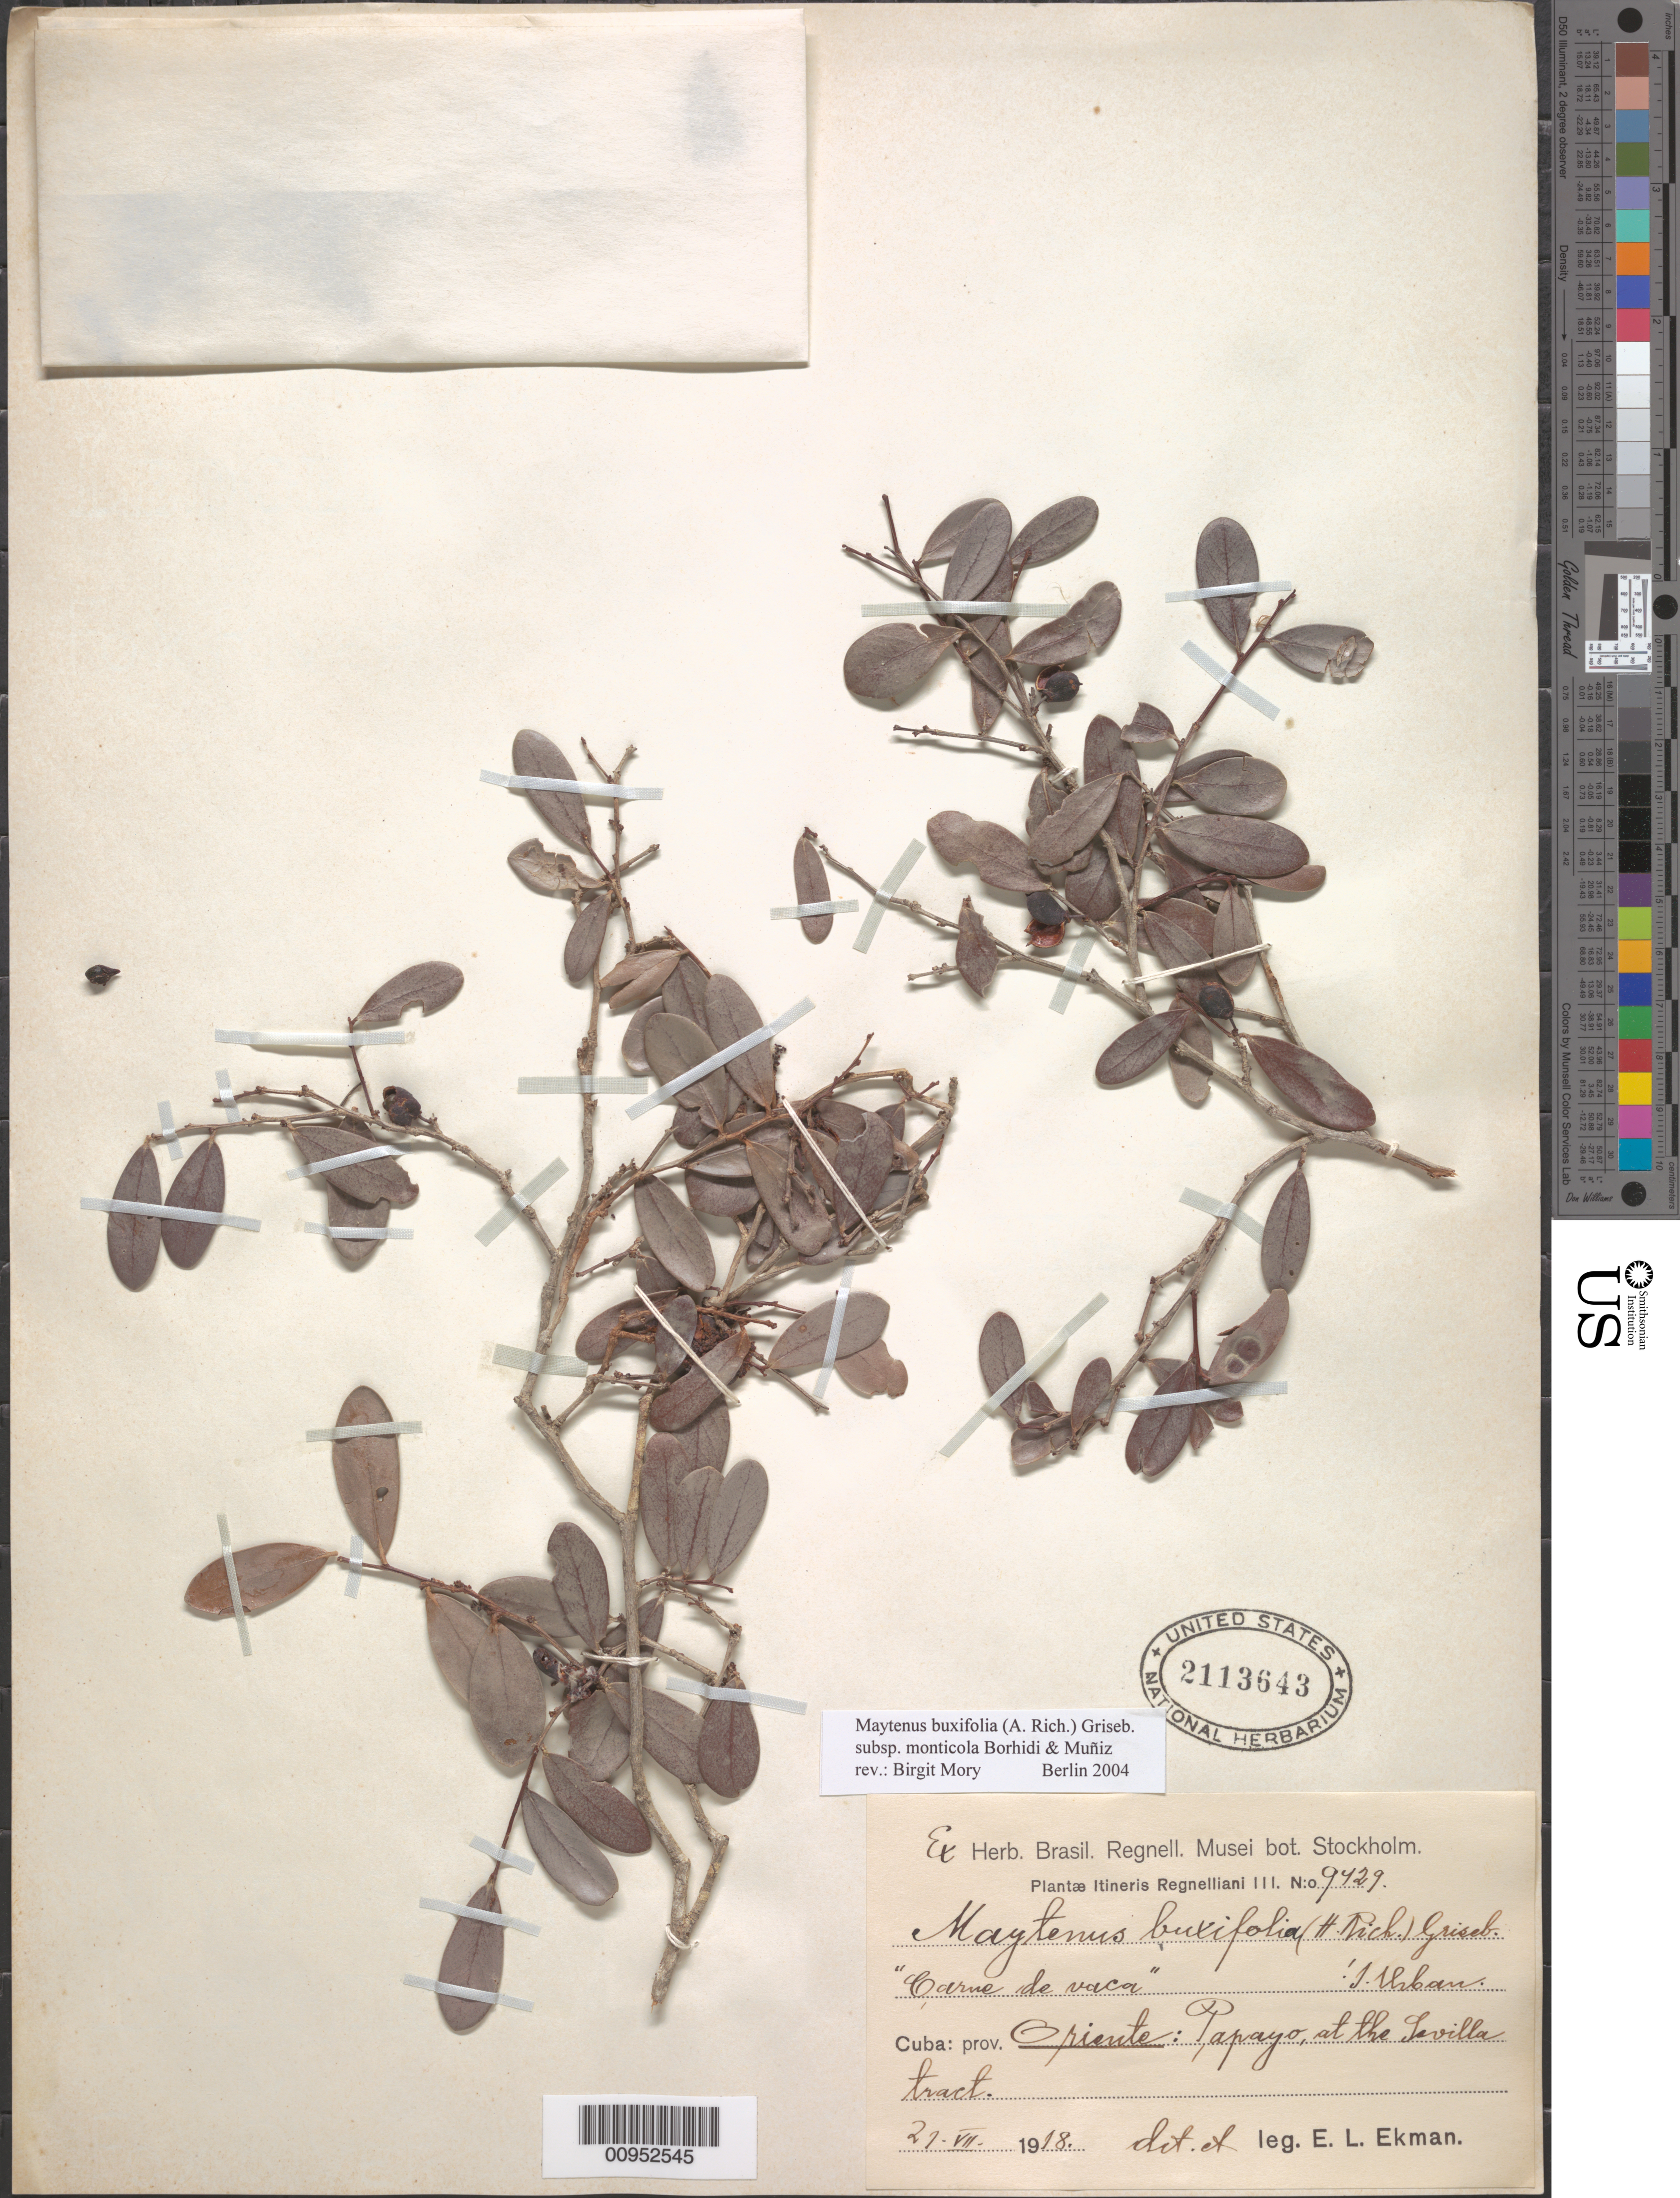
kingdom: Plantae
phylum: Tracheophyta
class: Magnoliopsida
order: Celastrales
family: Celastraceae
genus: Maytenus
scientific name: Maytenus buxifolia subsp. monticola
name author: Borhidi & O. Muñiz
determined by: Mory, B.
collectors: E. L. Ekman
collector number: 9429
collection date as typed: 27 Jul 1918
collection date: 1918-07-27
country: Cuba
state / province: Oriente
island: Cuba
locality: Papayo, at the Sevilla tract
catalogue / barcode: US 2113643